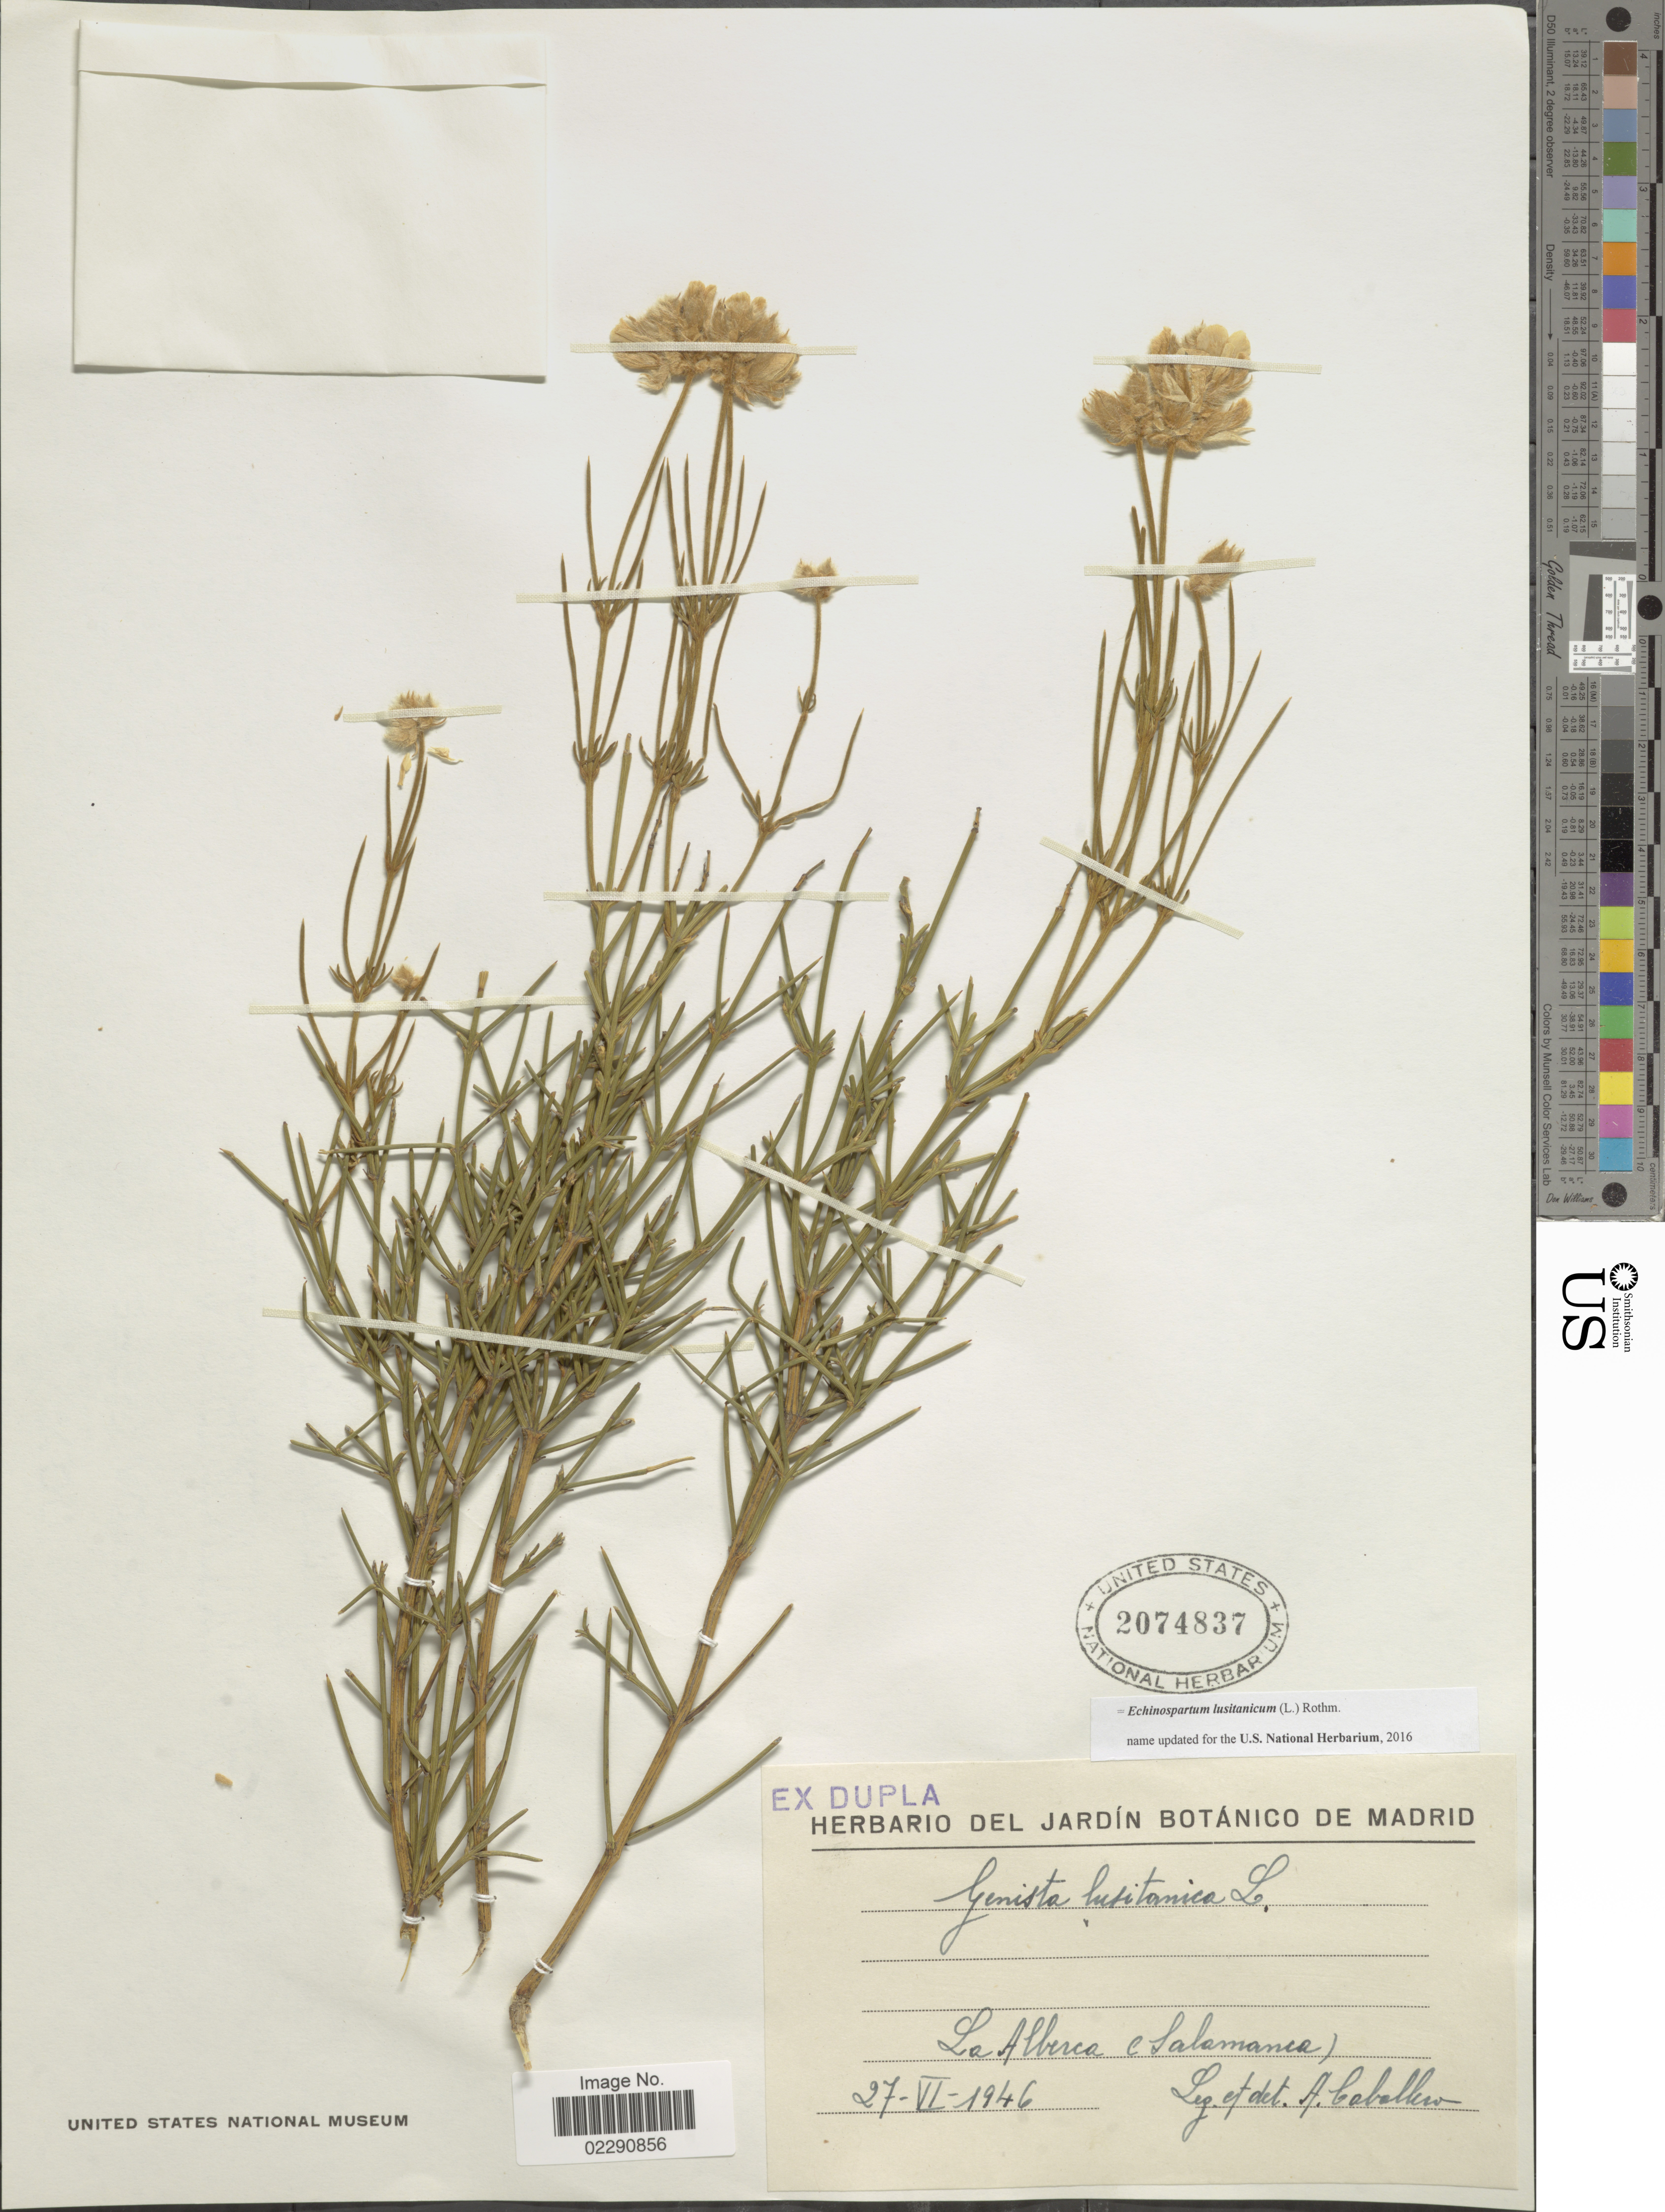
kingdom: Plantae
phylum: Tracheophyta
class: Magnoliopsida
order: Fabales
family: Fabaceae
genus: Echinospartum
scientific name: Echinospartum lusitanicum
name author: (L.) Rothm.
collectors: A. Caballero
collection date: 1946-06-27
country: Spain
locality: La Alberca (Salamanca)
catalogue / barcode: US 2074837